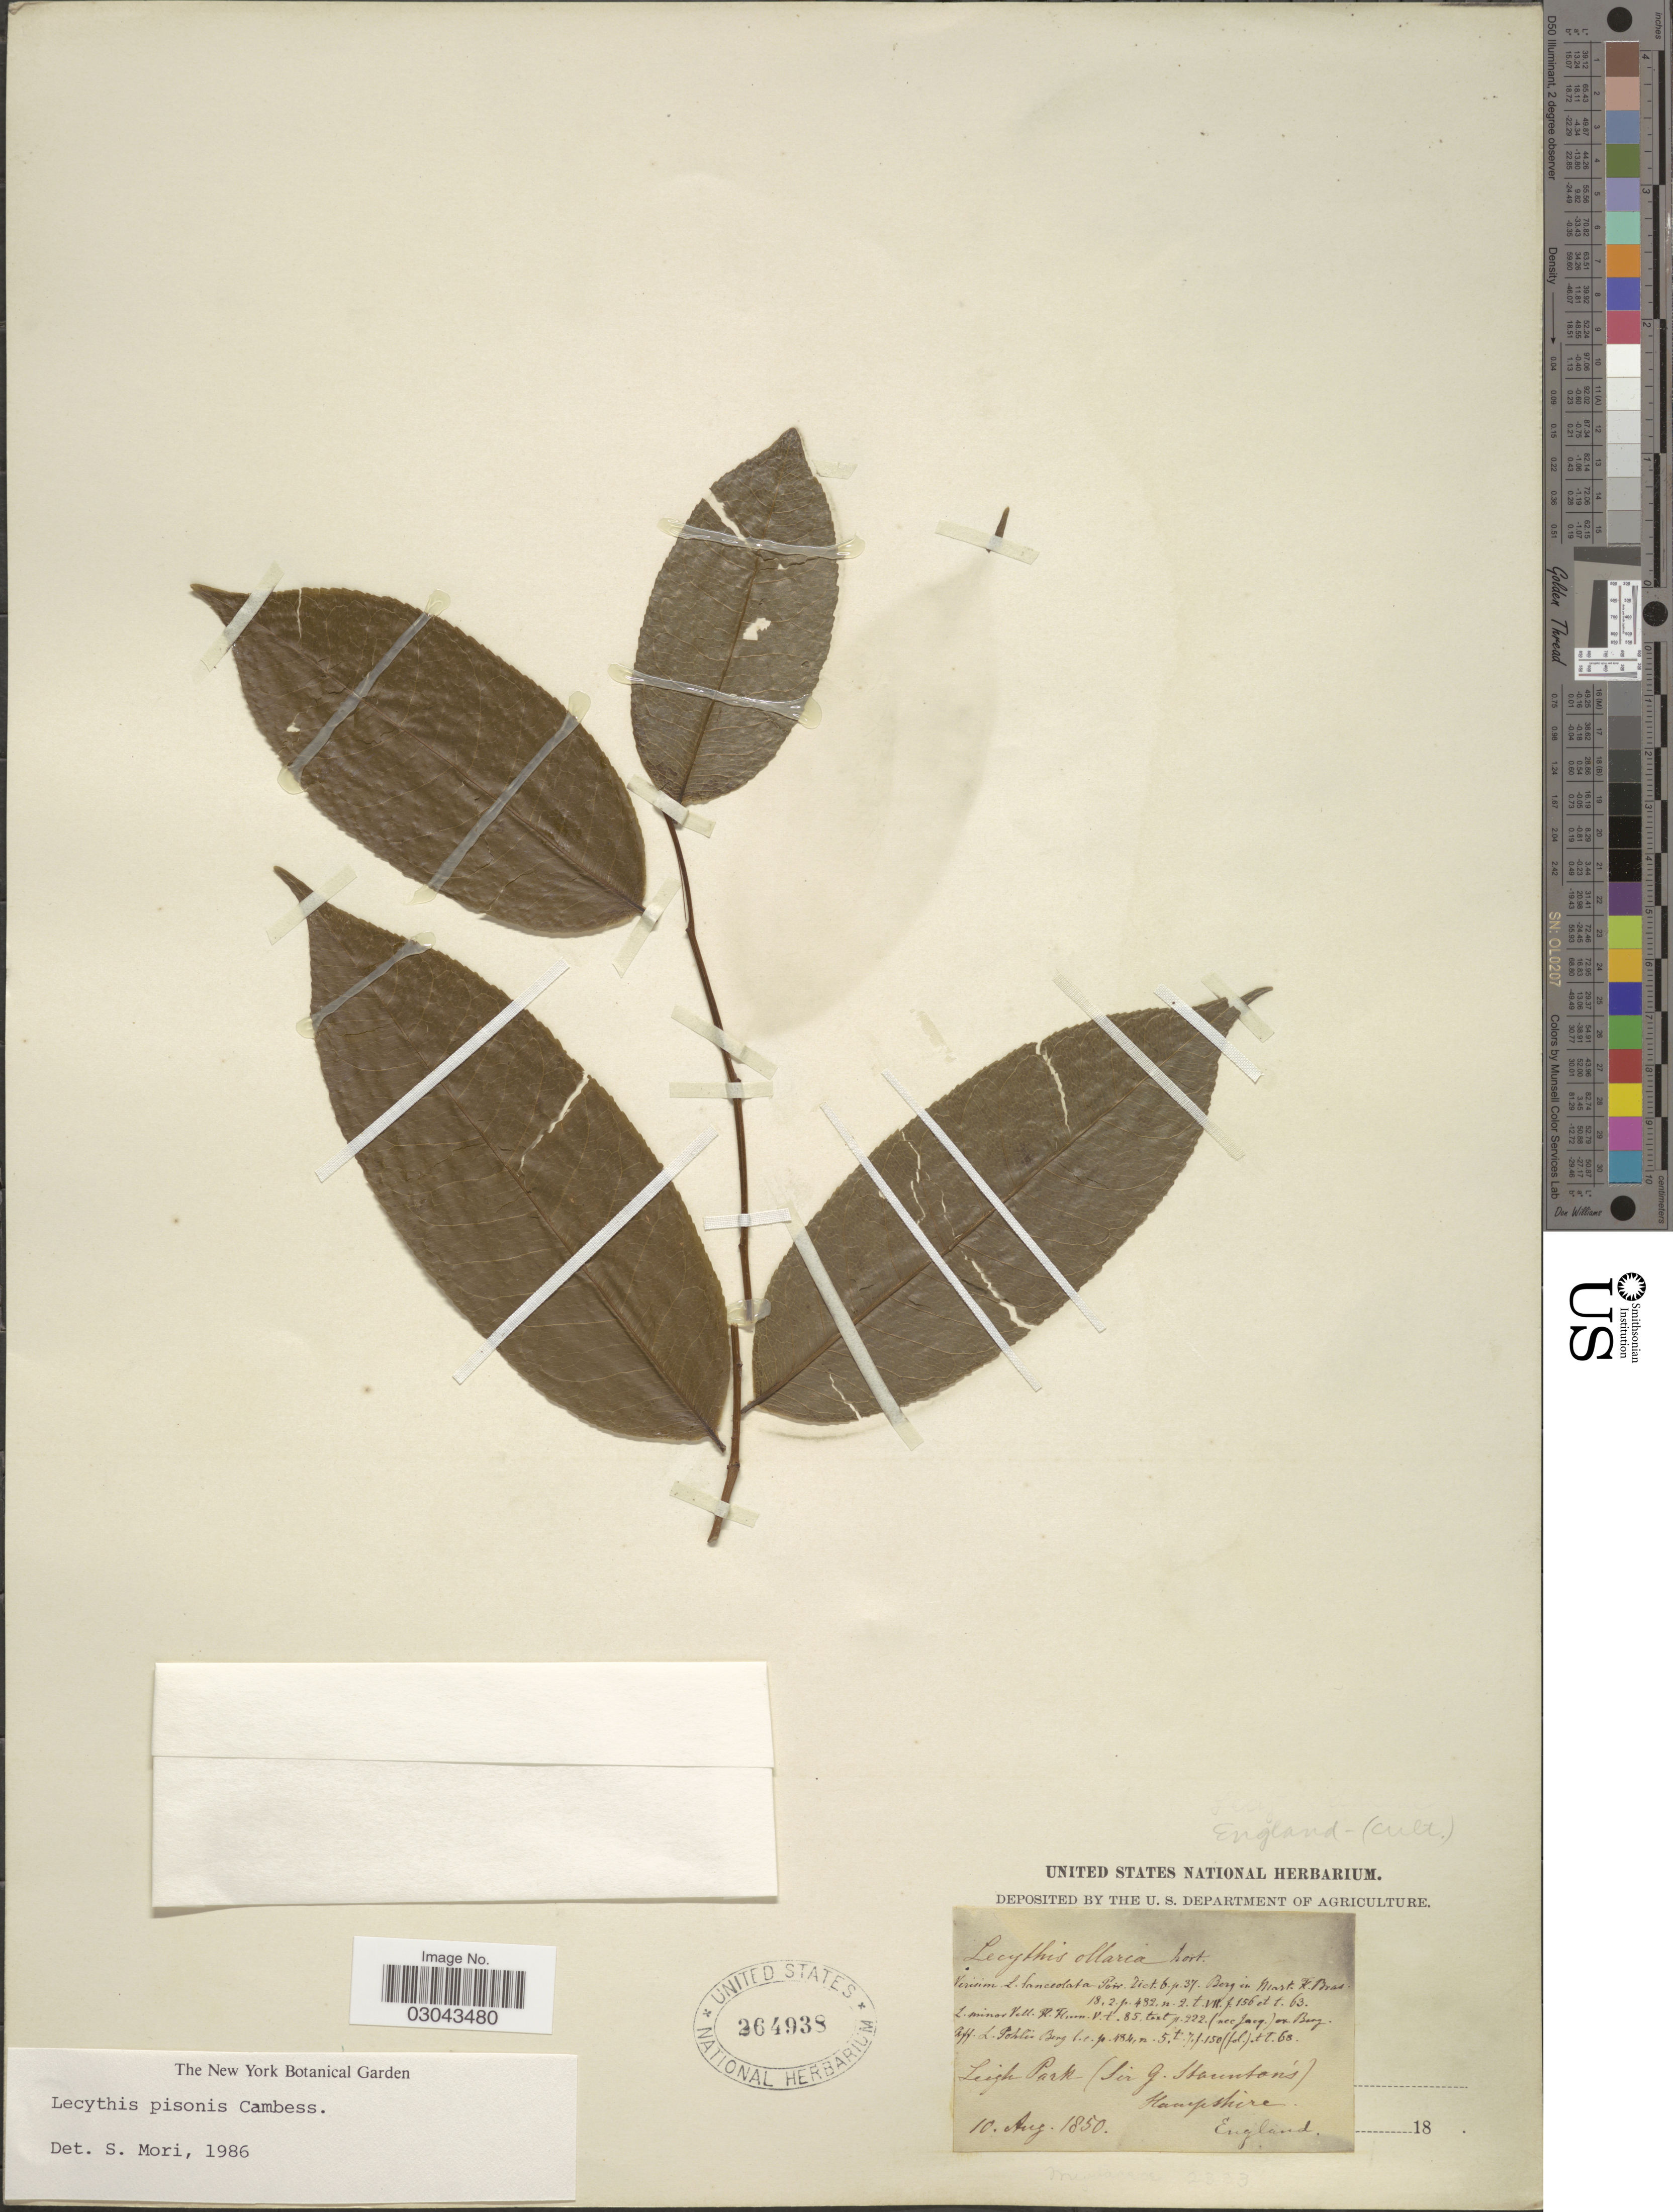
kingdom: Plantae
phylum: Tracheophyta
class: Magnoliopsida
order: Ericales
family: Lecythidaceae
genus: Lecythis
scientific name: Lecythis pisonis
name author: Cambess.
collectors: S. Staunton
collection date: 1850-08-10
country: United Kingdom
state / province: England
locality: Leigh Park.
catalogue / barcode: US 264938